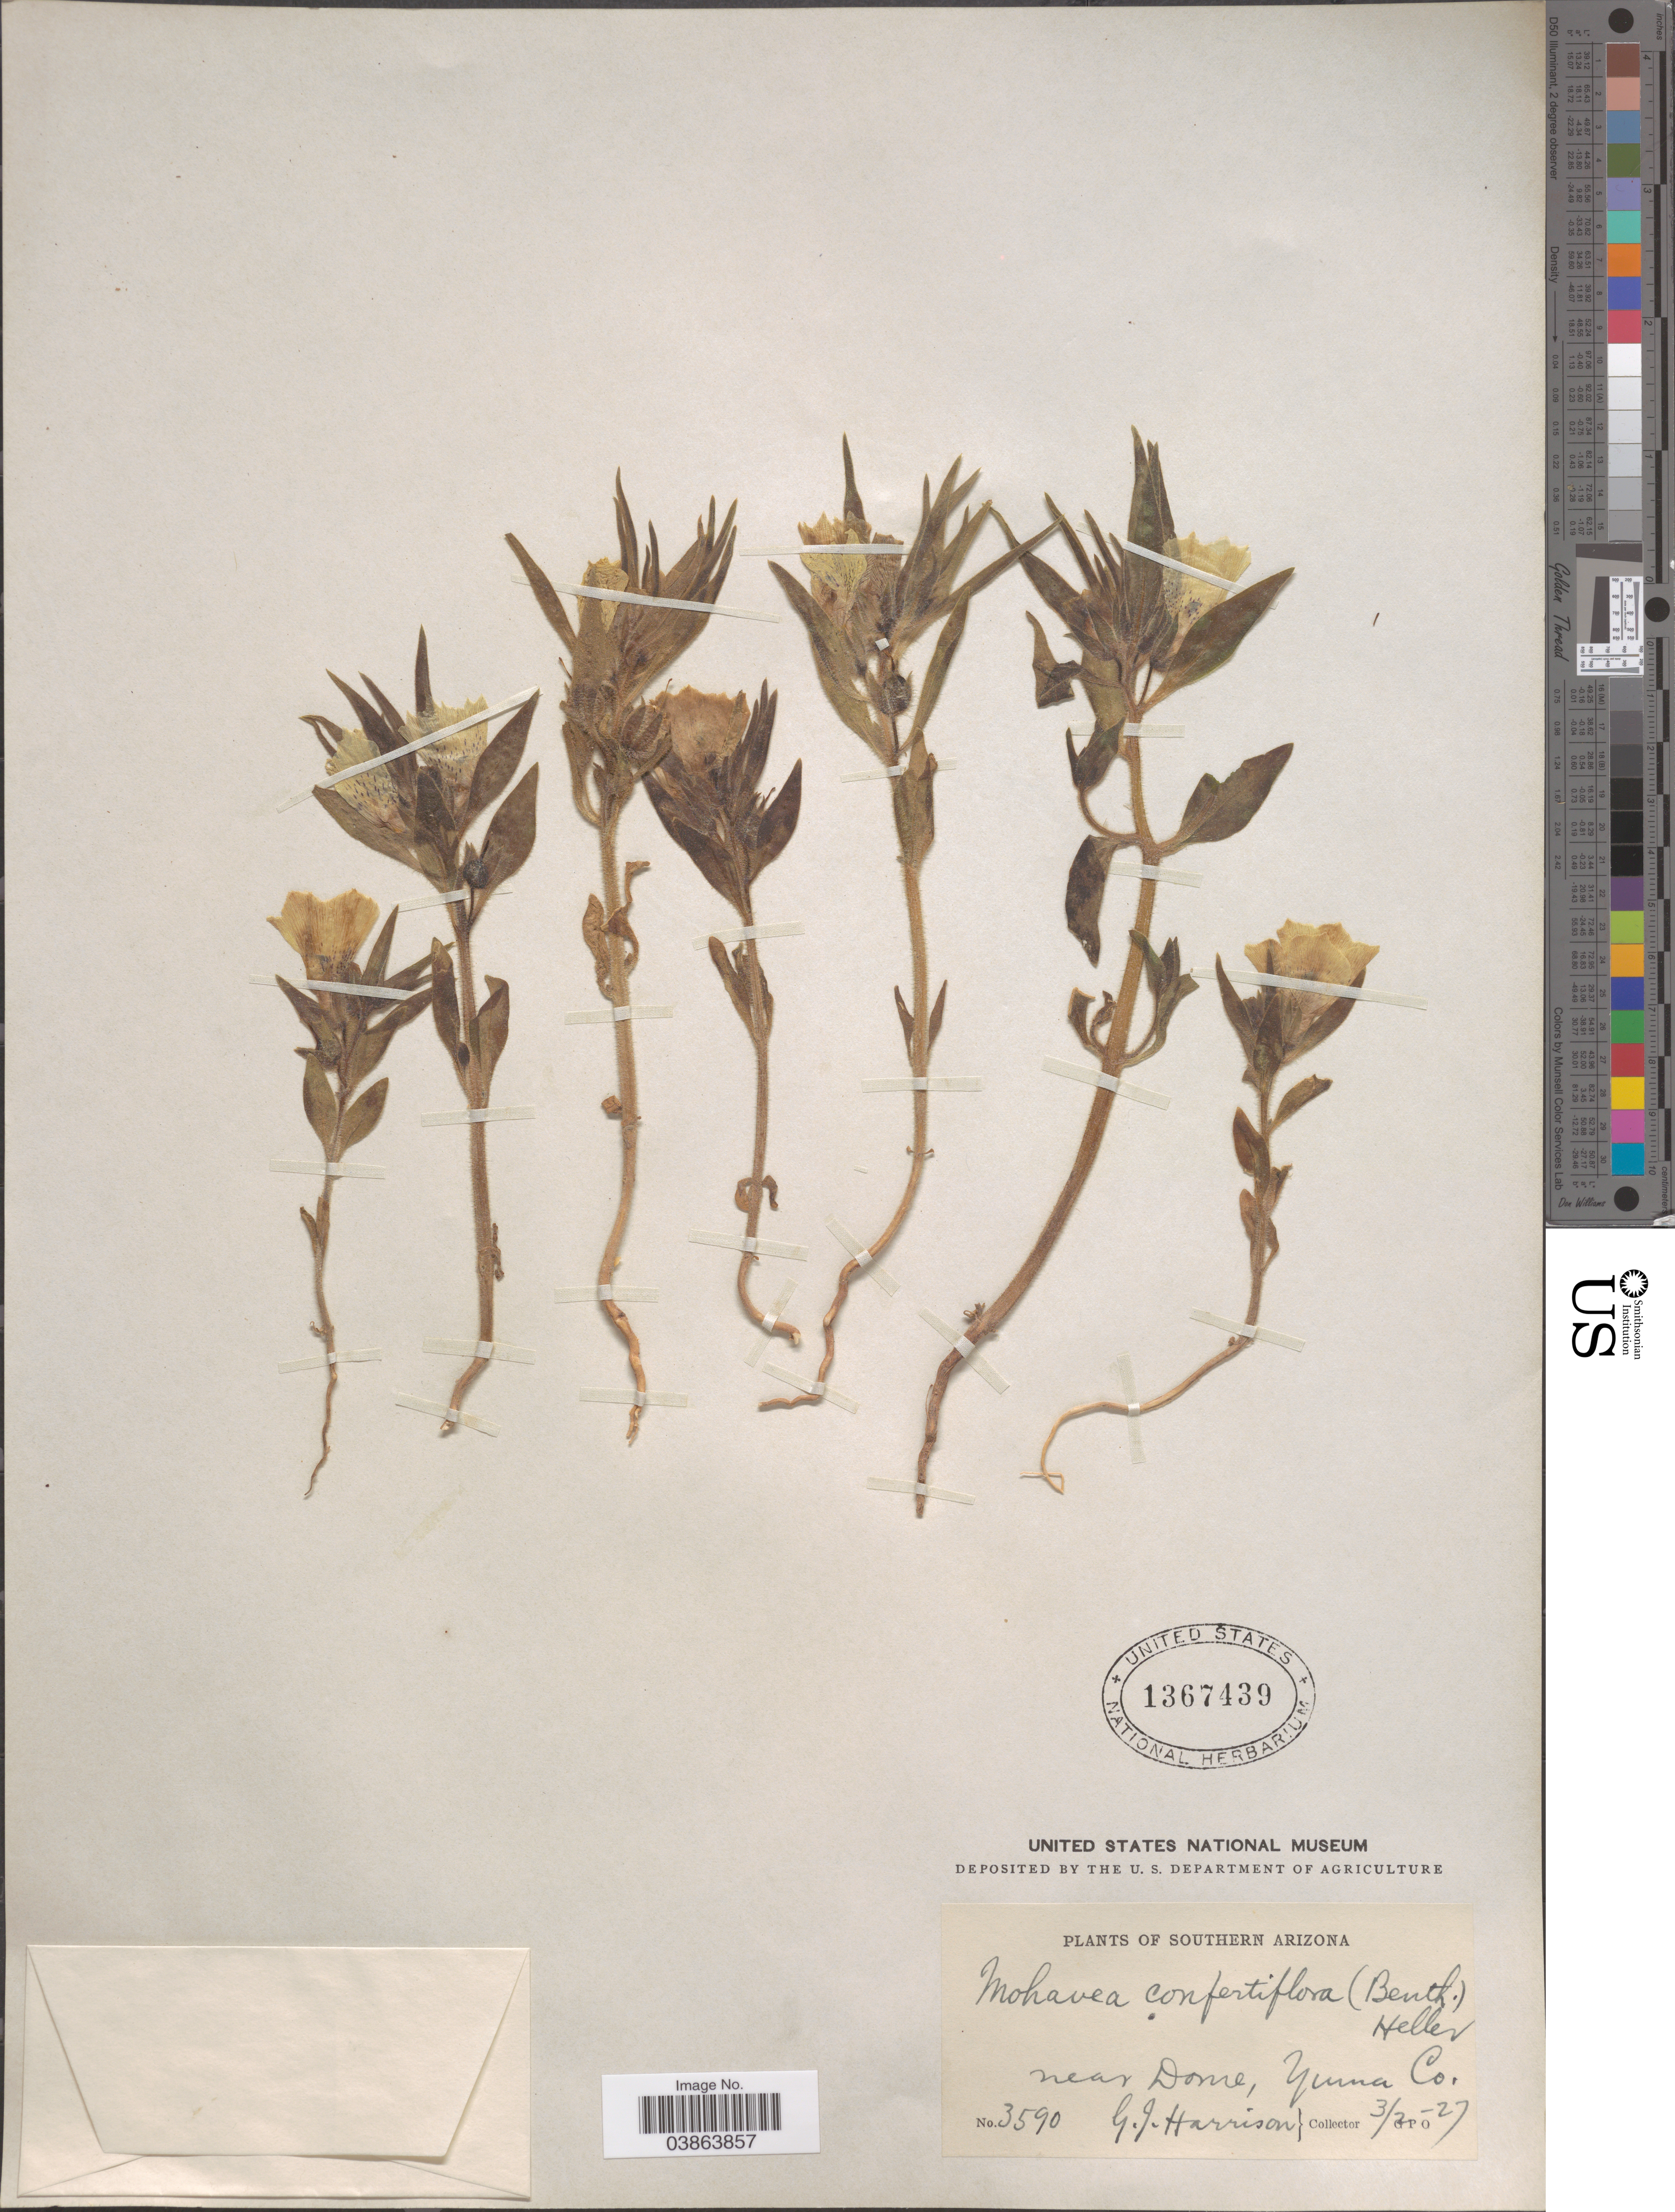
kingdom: Plantae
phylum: Tracheophyta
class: Magnoliopsida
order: Lamiales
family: Plantaginaceae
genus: Mohavea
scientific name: Mohavea confertiflora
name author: (A. DC.) A. Heller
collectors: G. J. Harrison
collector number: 3590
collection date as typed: Transcribed d/m/y: 2/3/27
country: United States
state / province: Arizona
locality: Southern Arizona. Near Dome, Yuma Co.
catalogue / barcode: US 1367439